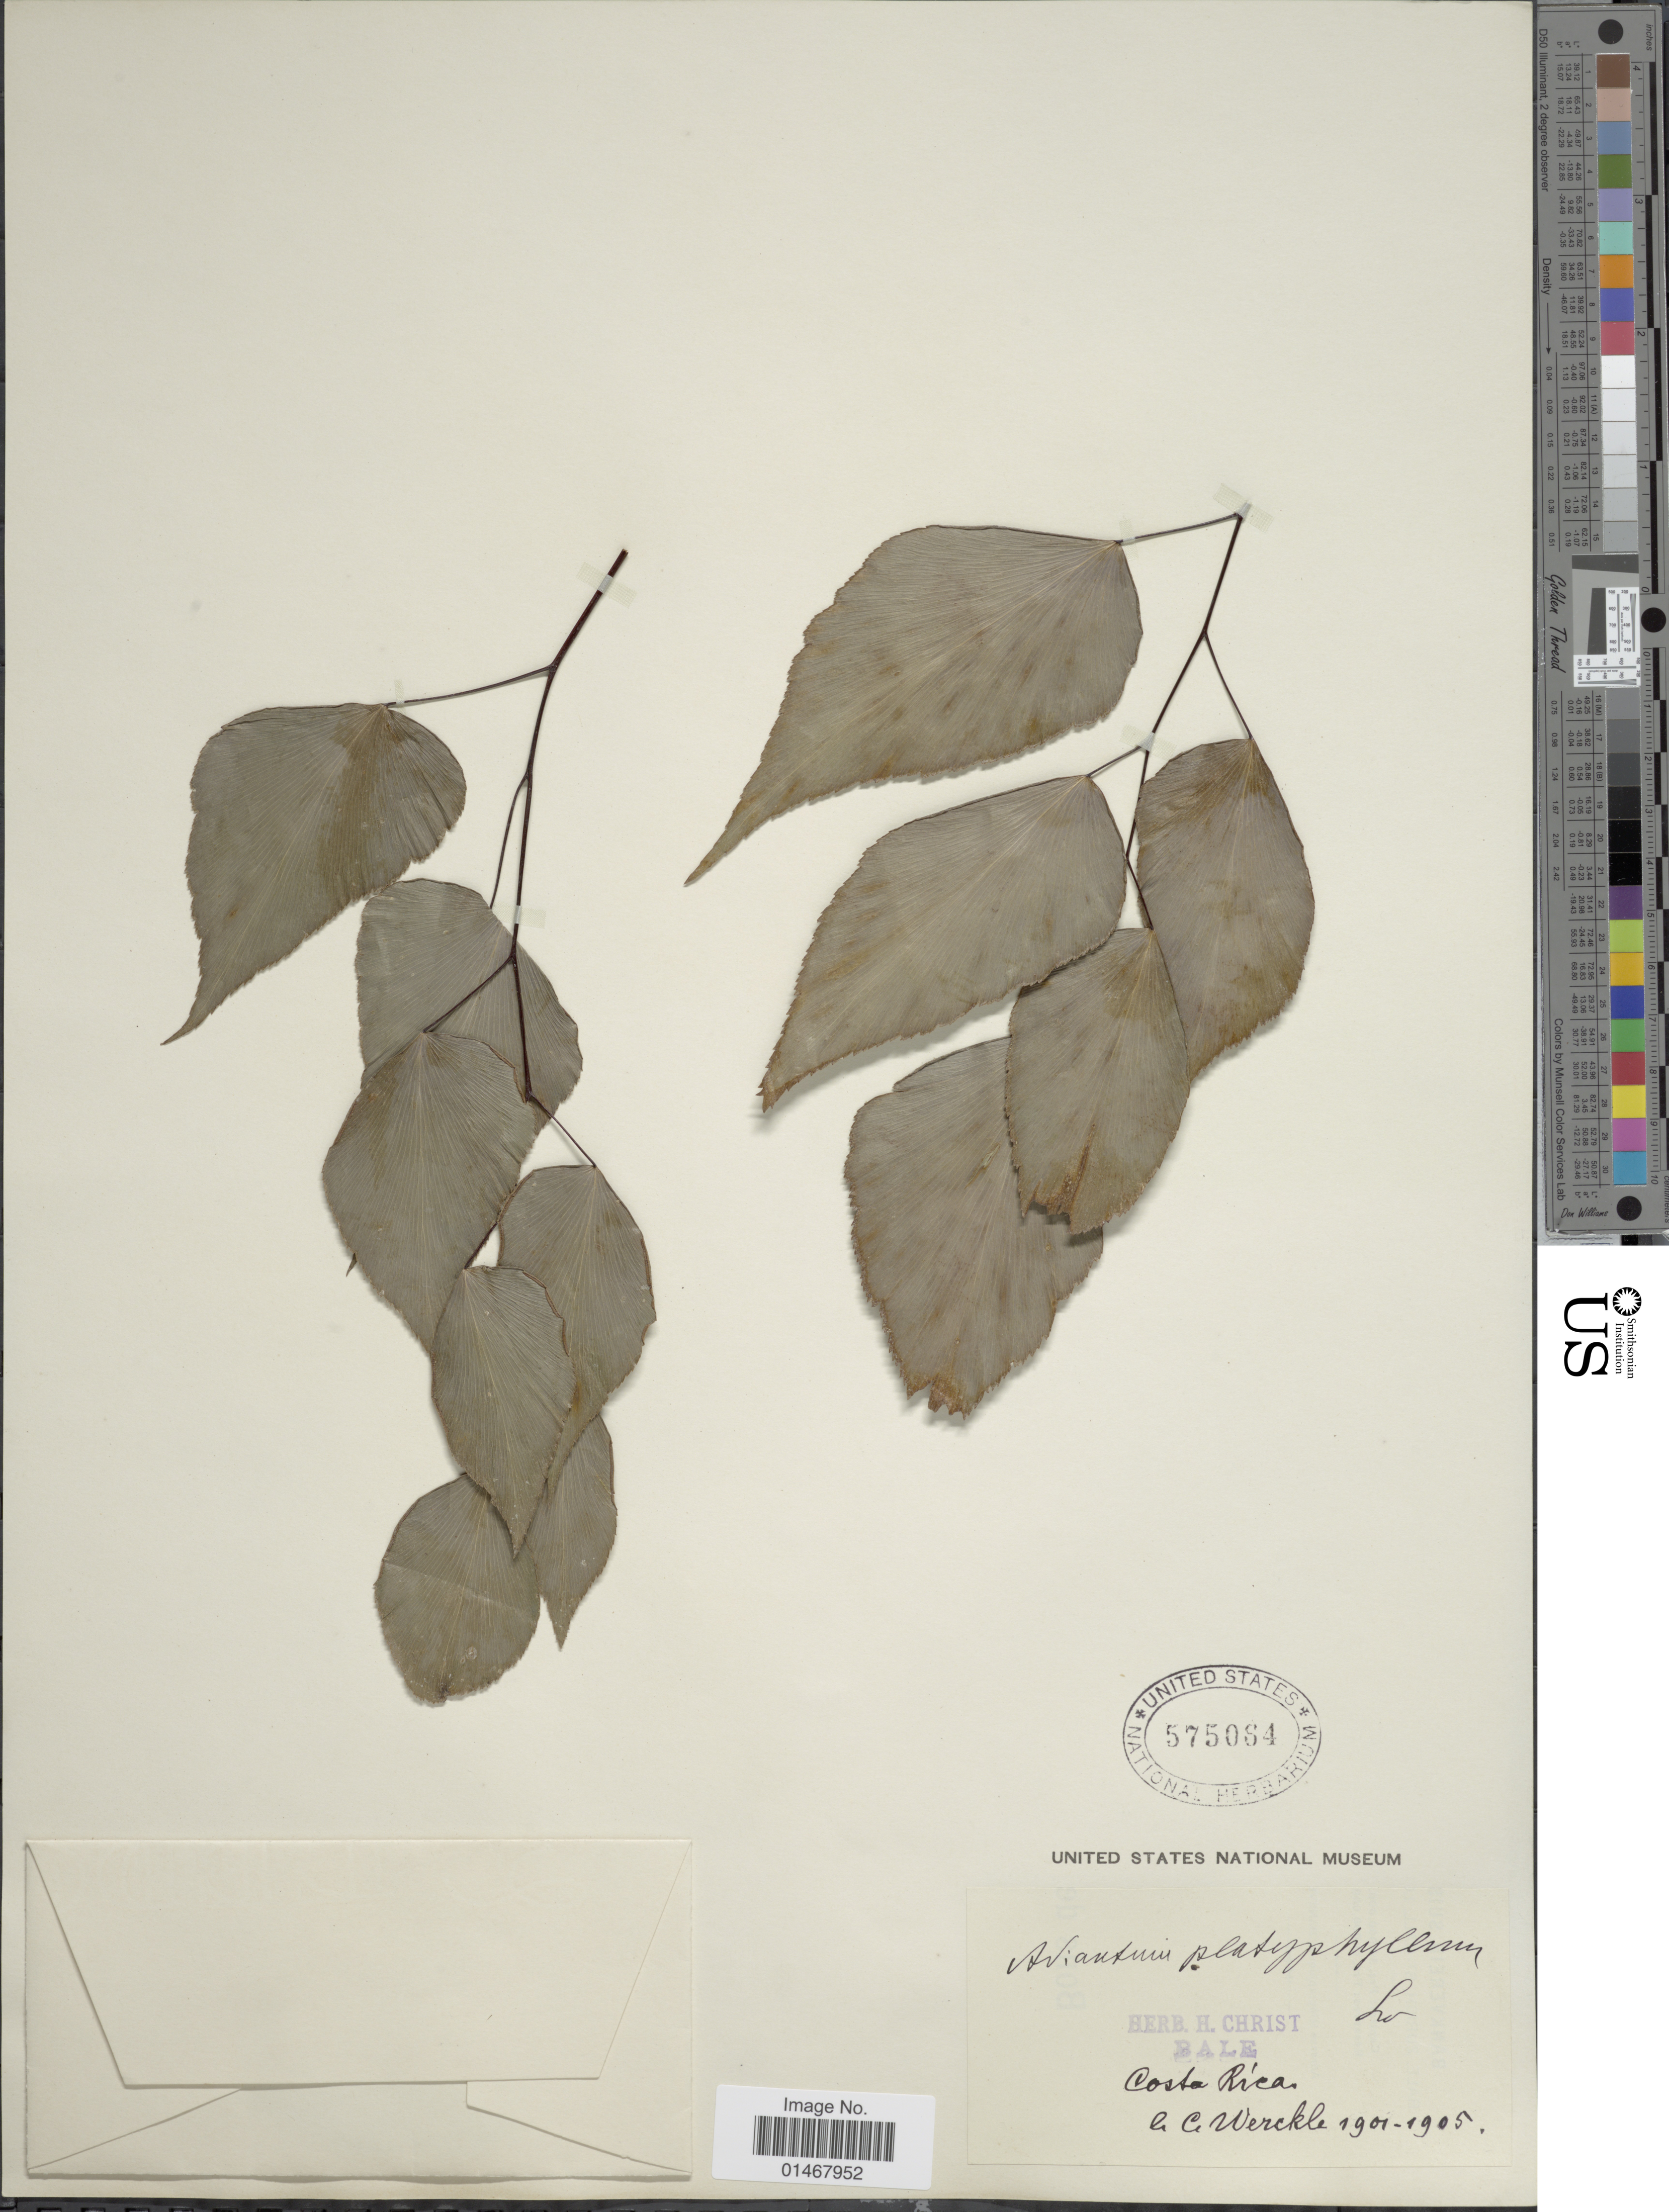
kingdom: Plantae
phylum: Tracheophyta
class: Polypodiopsida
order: Polypodiales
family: Pteridaceae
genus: Adiantum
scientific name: Adiantum seemannii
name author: Hook.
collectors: C. C Wercklé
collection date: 1901/1905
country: Costa Rica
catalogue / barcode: US 575084